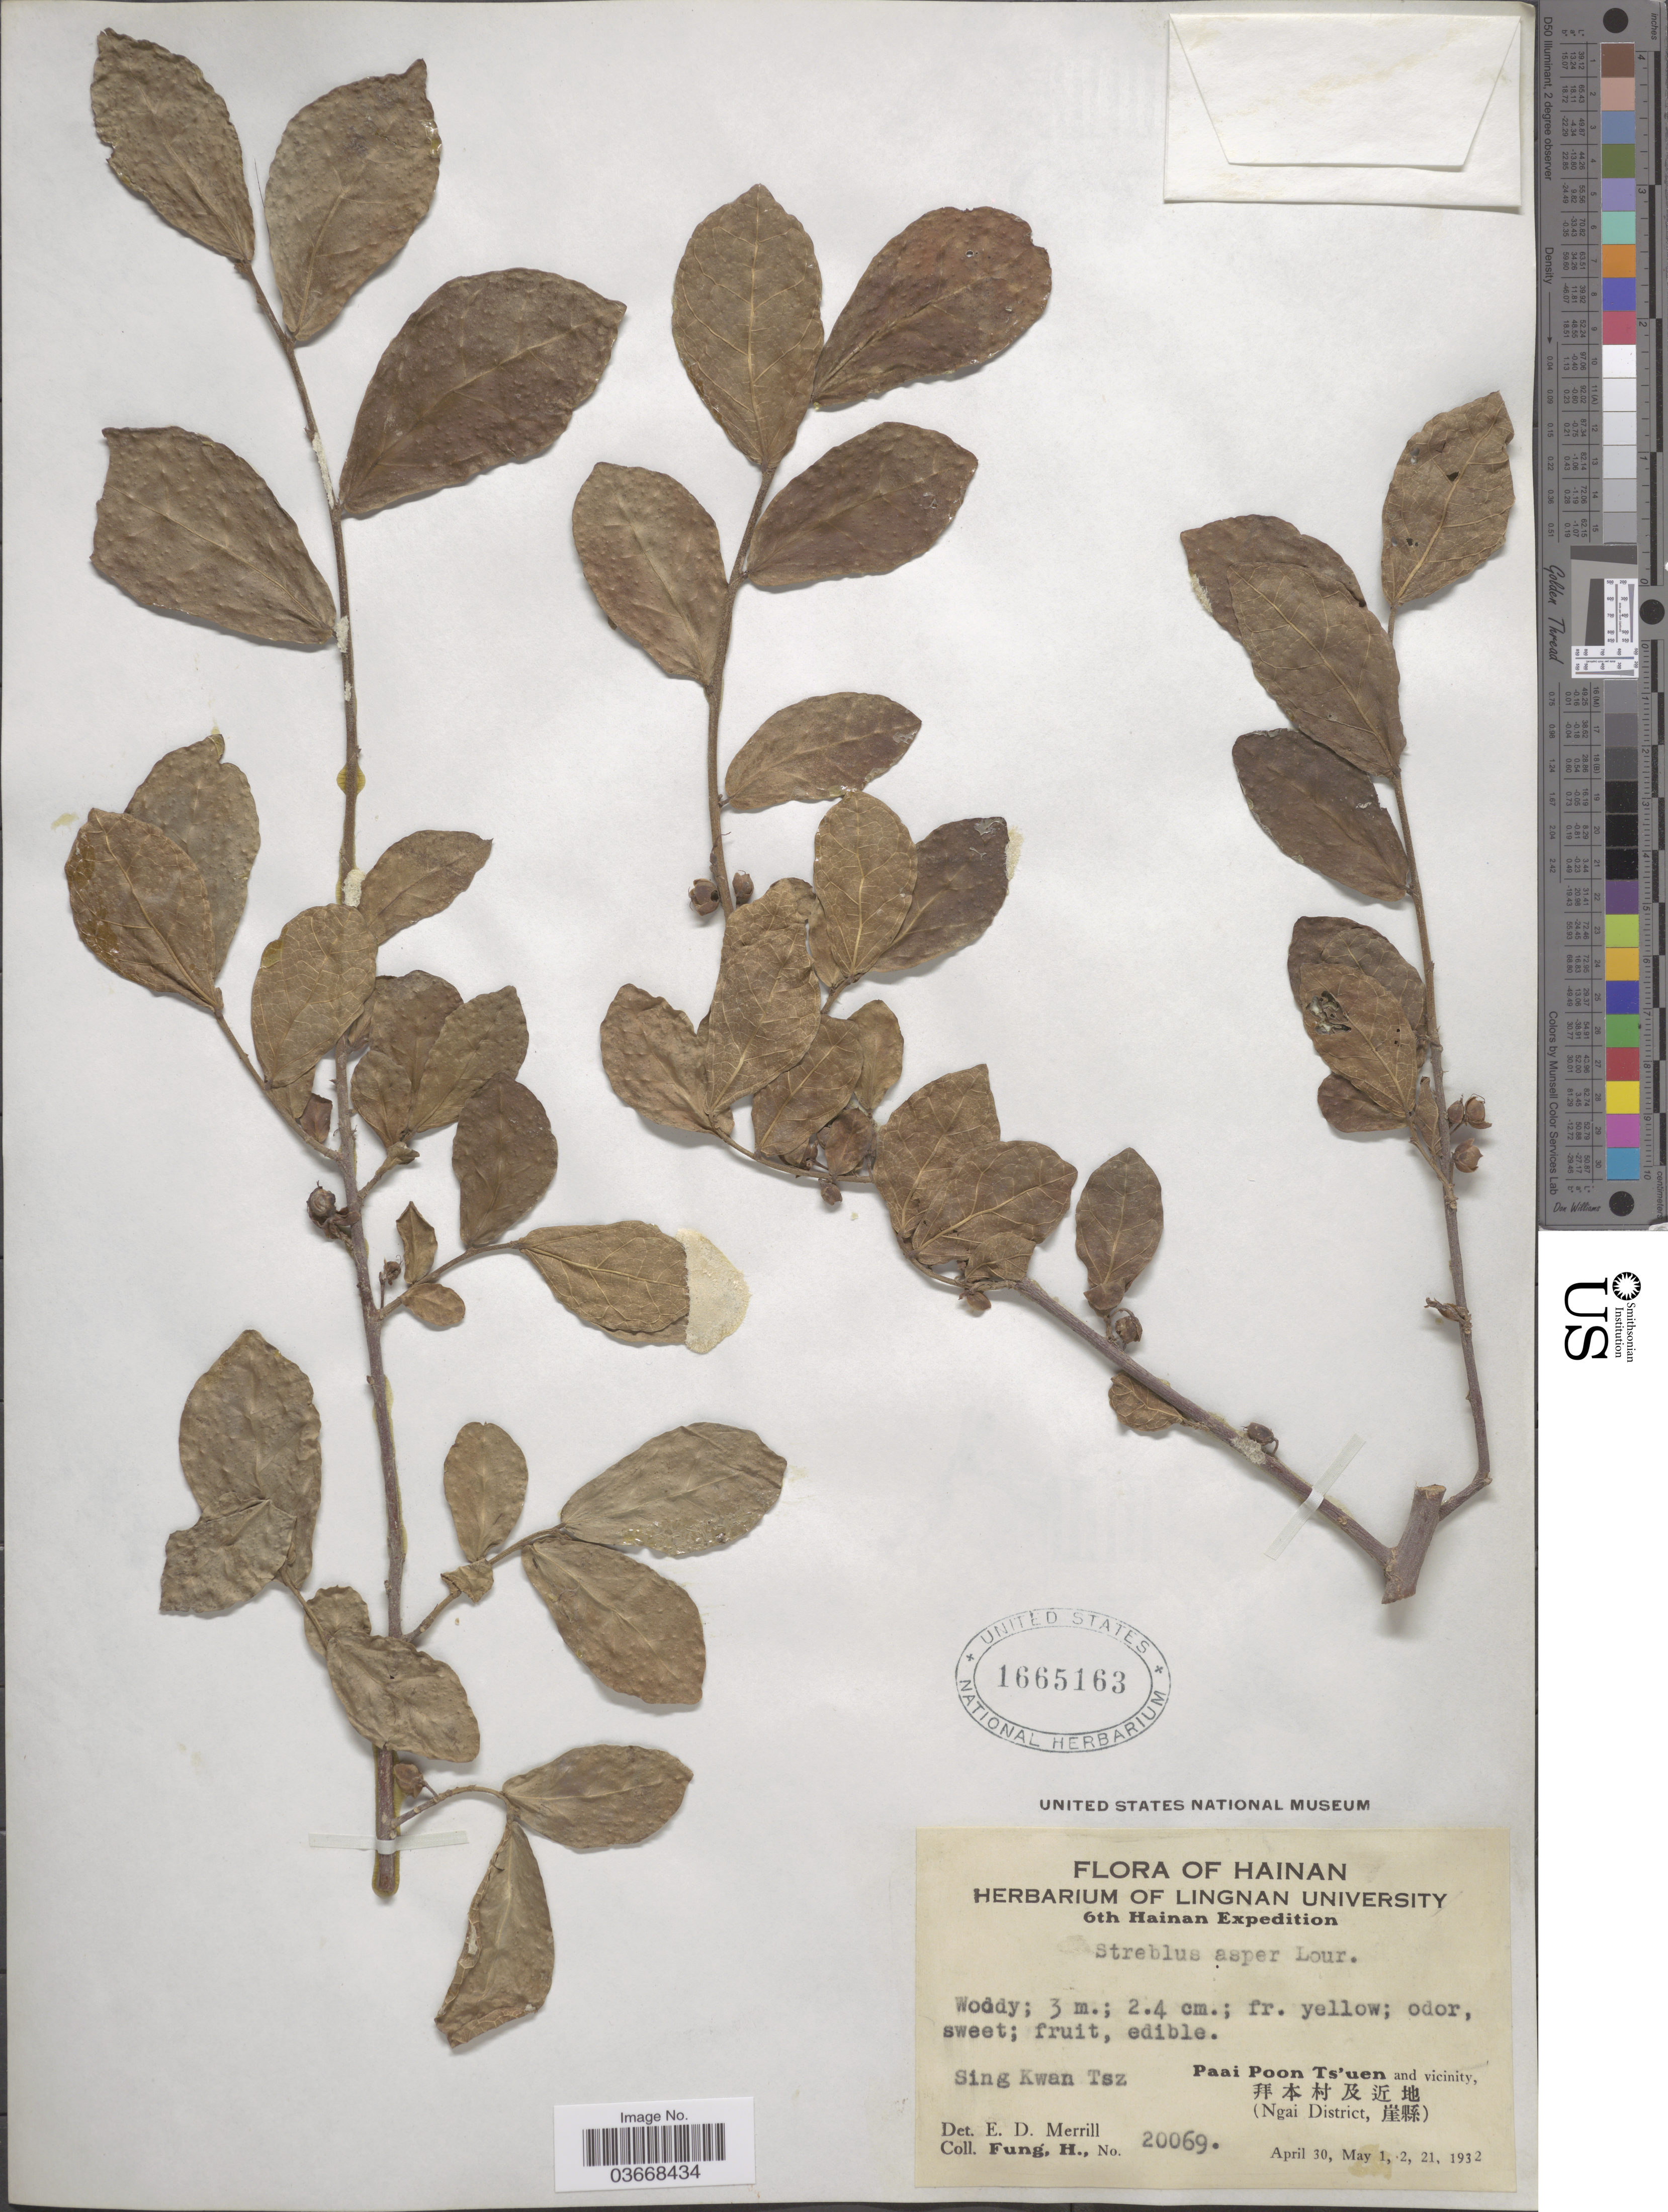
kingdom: Plantae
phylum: Tracheophyta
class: Magnoliopsida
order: Rosales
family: Moraceae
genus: Streblus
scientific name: Streblus asper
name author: Lour.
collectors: H. Fung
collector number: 20069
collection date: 1932-04-30/1932-05-21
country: China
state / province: Hainan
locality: Sing Kwan Tsz. Paai Poon Ts'uen and vicinity. (Ngai District).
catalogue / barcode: US 1665163